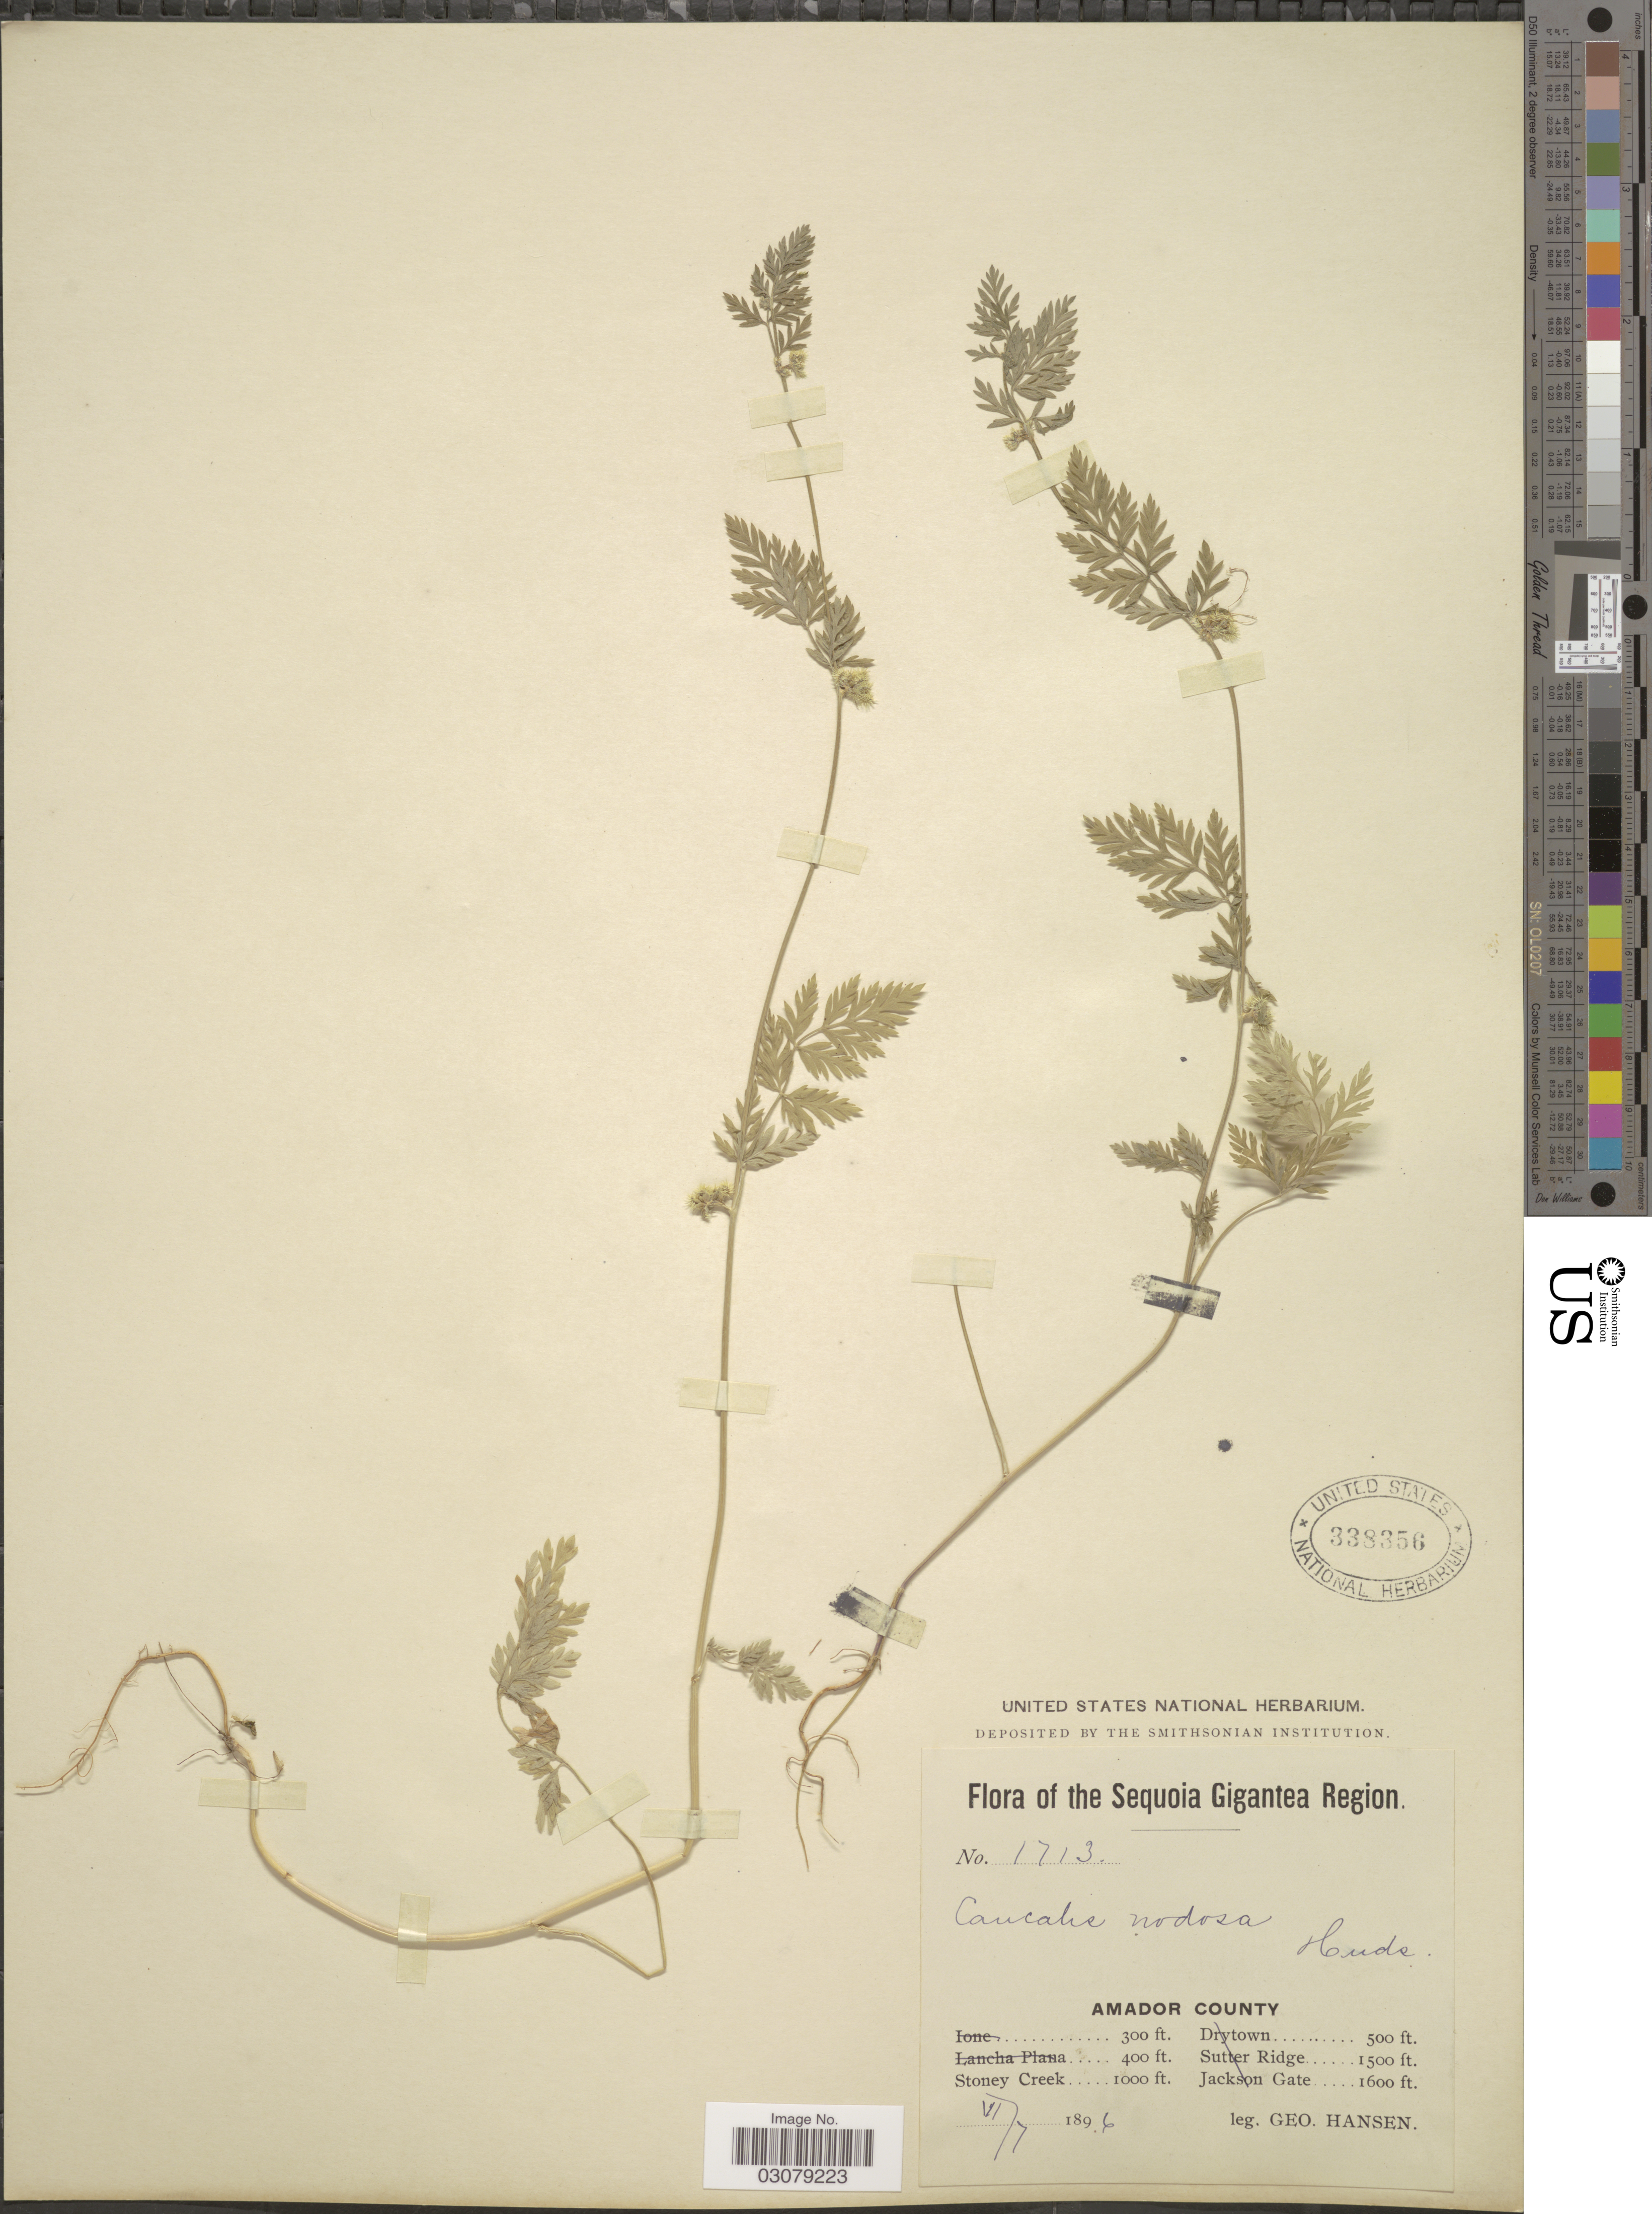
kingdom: Plantae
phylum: Tracheophyta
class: Magnoliopsida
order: Apiales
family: Apiaceae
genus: Torilis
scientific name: Torilis nodosa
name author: (L.) Gaertn.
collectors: G. Hansen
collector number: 1713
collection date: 1896-06-07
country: United States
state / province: California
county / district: Amador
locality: The Sequoia Gigantea Region. Amador County. Stoney Creek.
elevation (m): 305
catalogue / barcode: US 338356